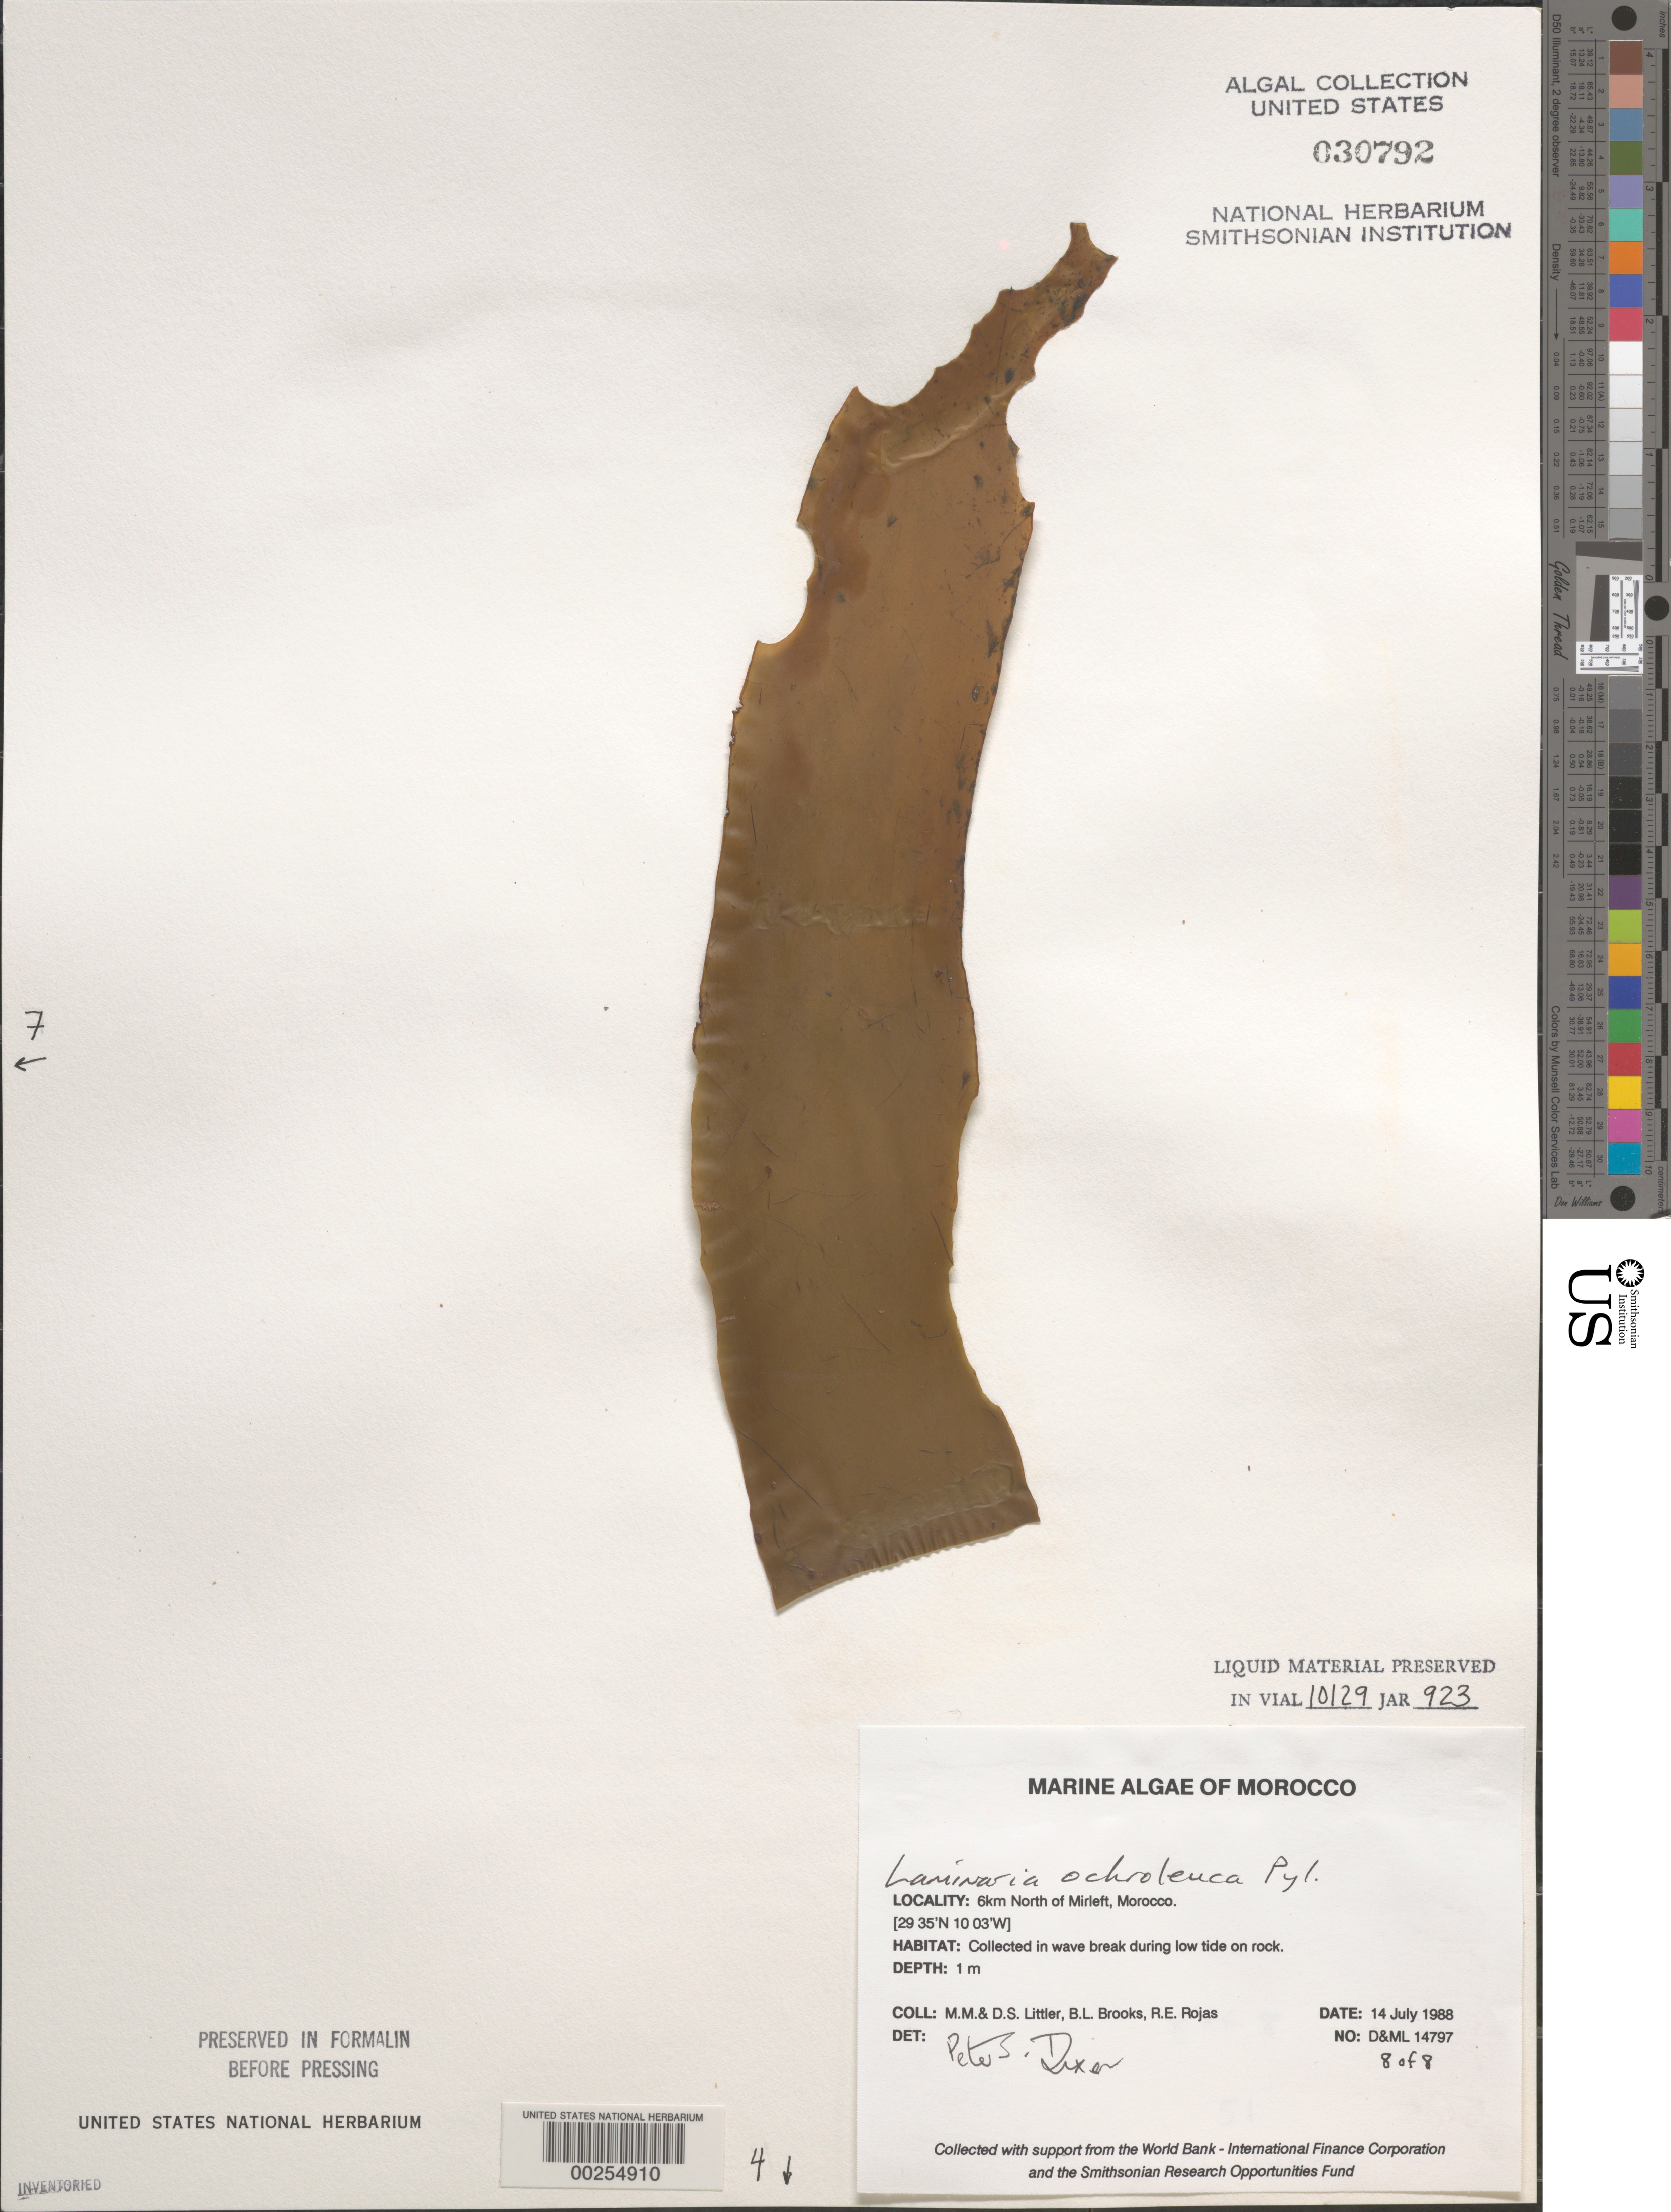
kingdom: Chromista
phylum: Ochrophyta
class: Phaeophyceae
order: Laminariales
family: Laminariaceae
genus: Laminaria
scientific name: Laminaria ochroleuca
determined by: Dixon, P. S.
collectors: M. M. Littler, D. S. Littler, B. Brooks & R. Rojas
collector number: D&ML 14797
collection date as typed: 14 Jul 1988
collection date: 1988-07-14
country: Morocco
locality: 6 km north of Mirleft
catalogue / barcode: US 30792